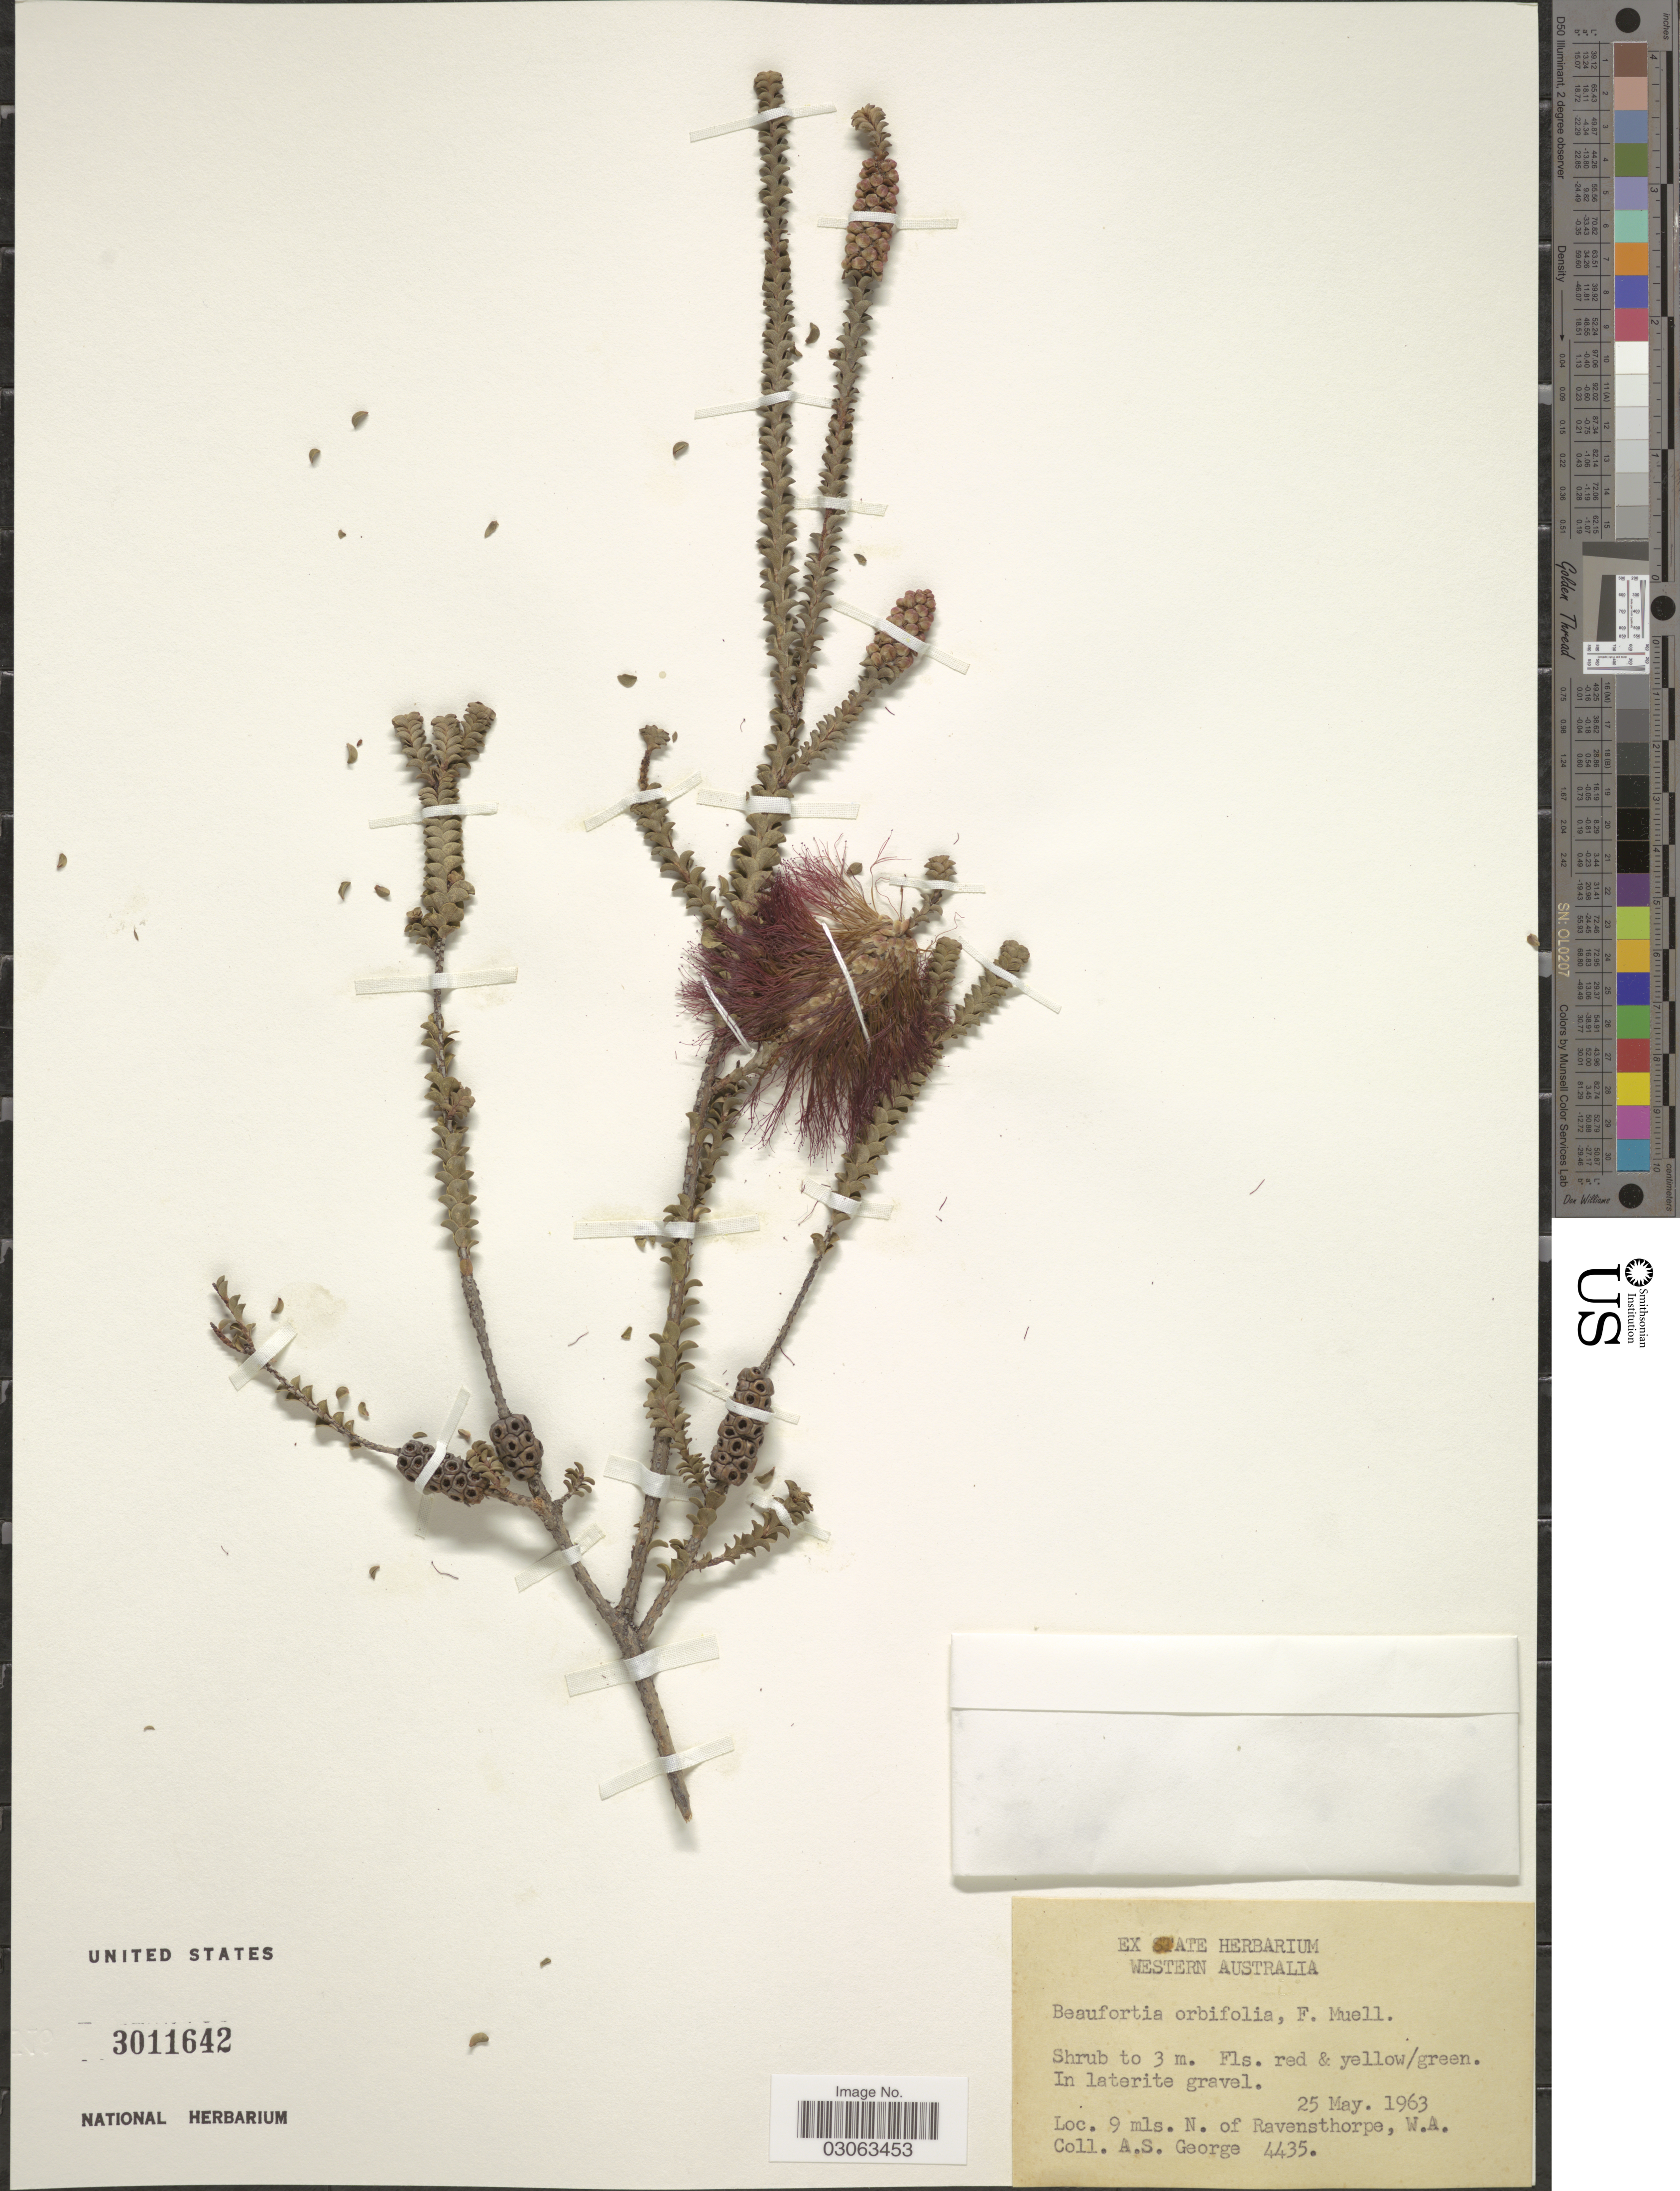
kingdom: Plantae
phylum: Tracheophyta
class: Magnoliopsida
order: Myrtales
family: Myrtaceae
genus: Beaufortia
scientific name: Beaufortia orbifolia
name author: F. Muell.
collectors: A. S. George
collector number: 4435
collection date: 1963-05-25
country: Australia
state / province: Western Australia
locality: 9 mls. N. of Ravensthorpe, W. A.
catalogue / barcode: US 3011642